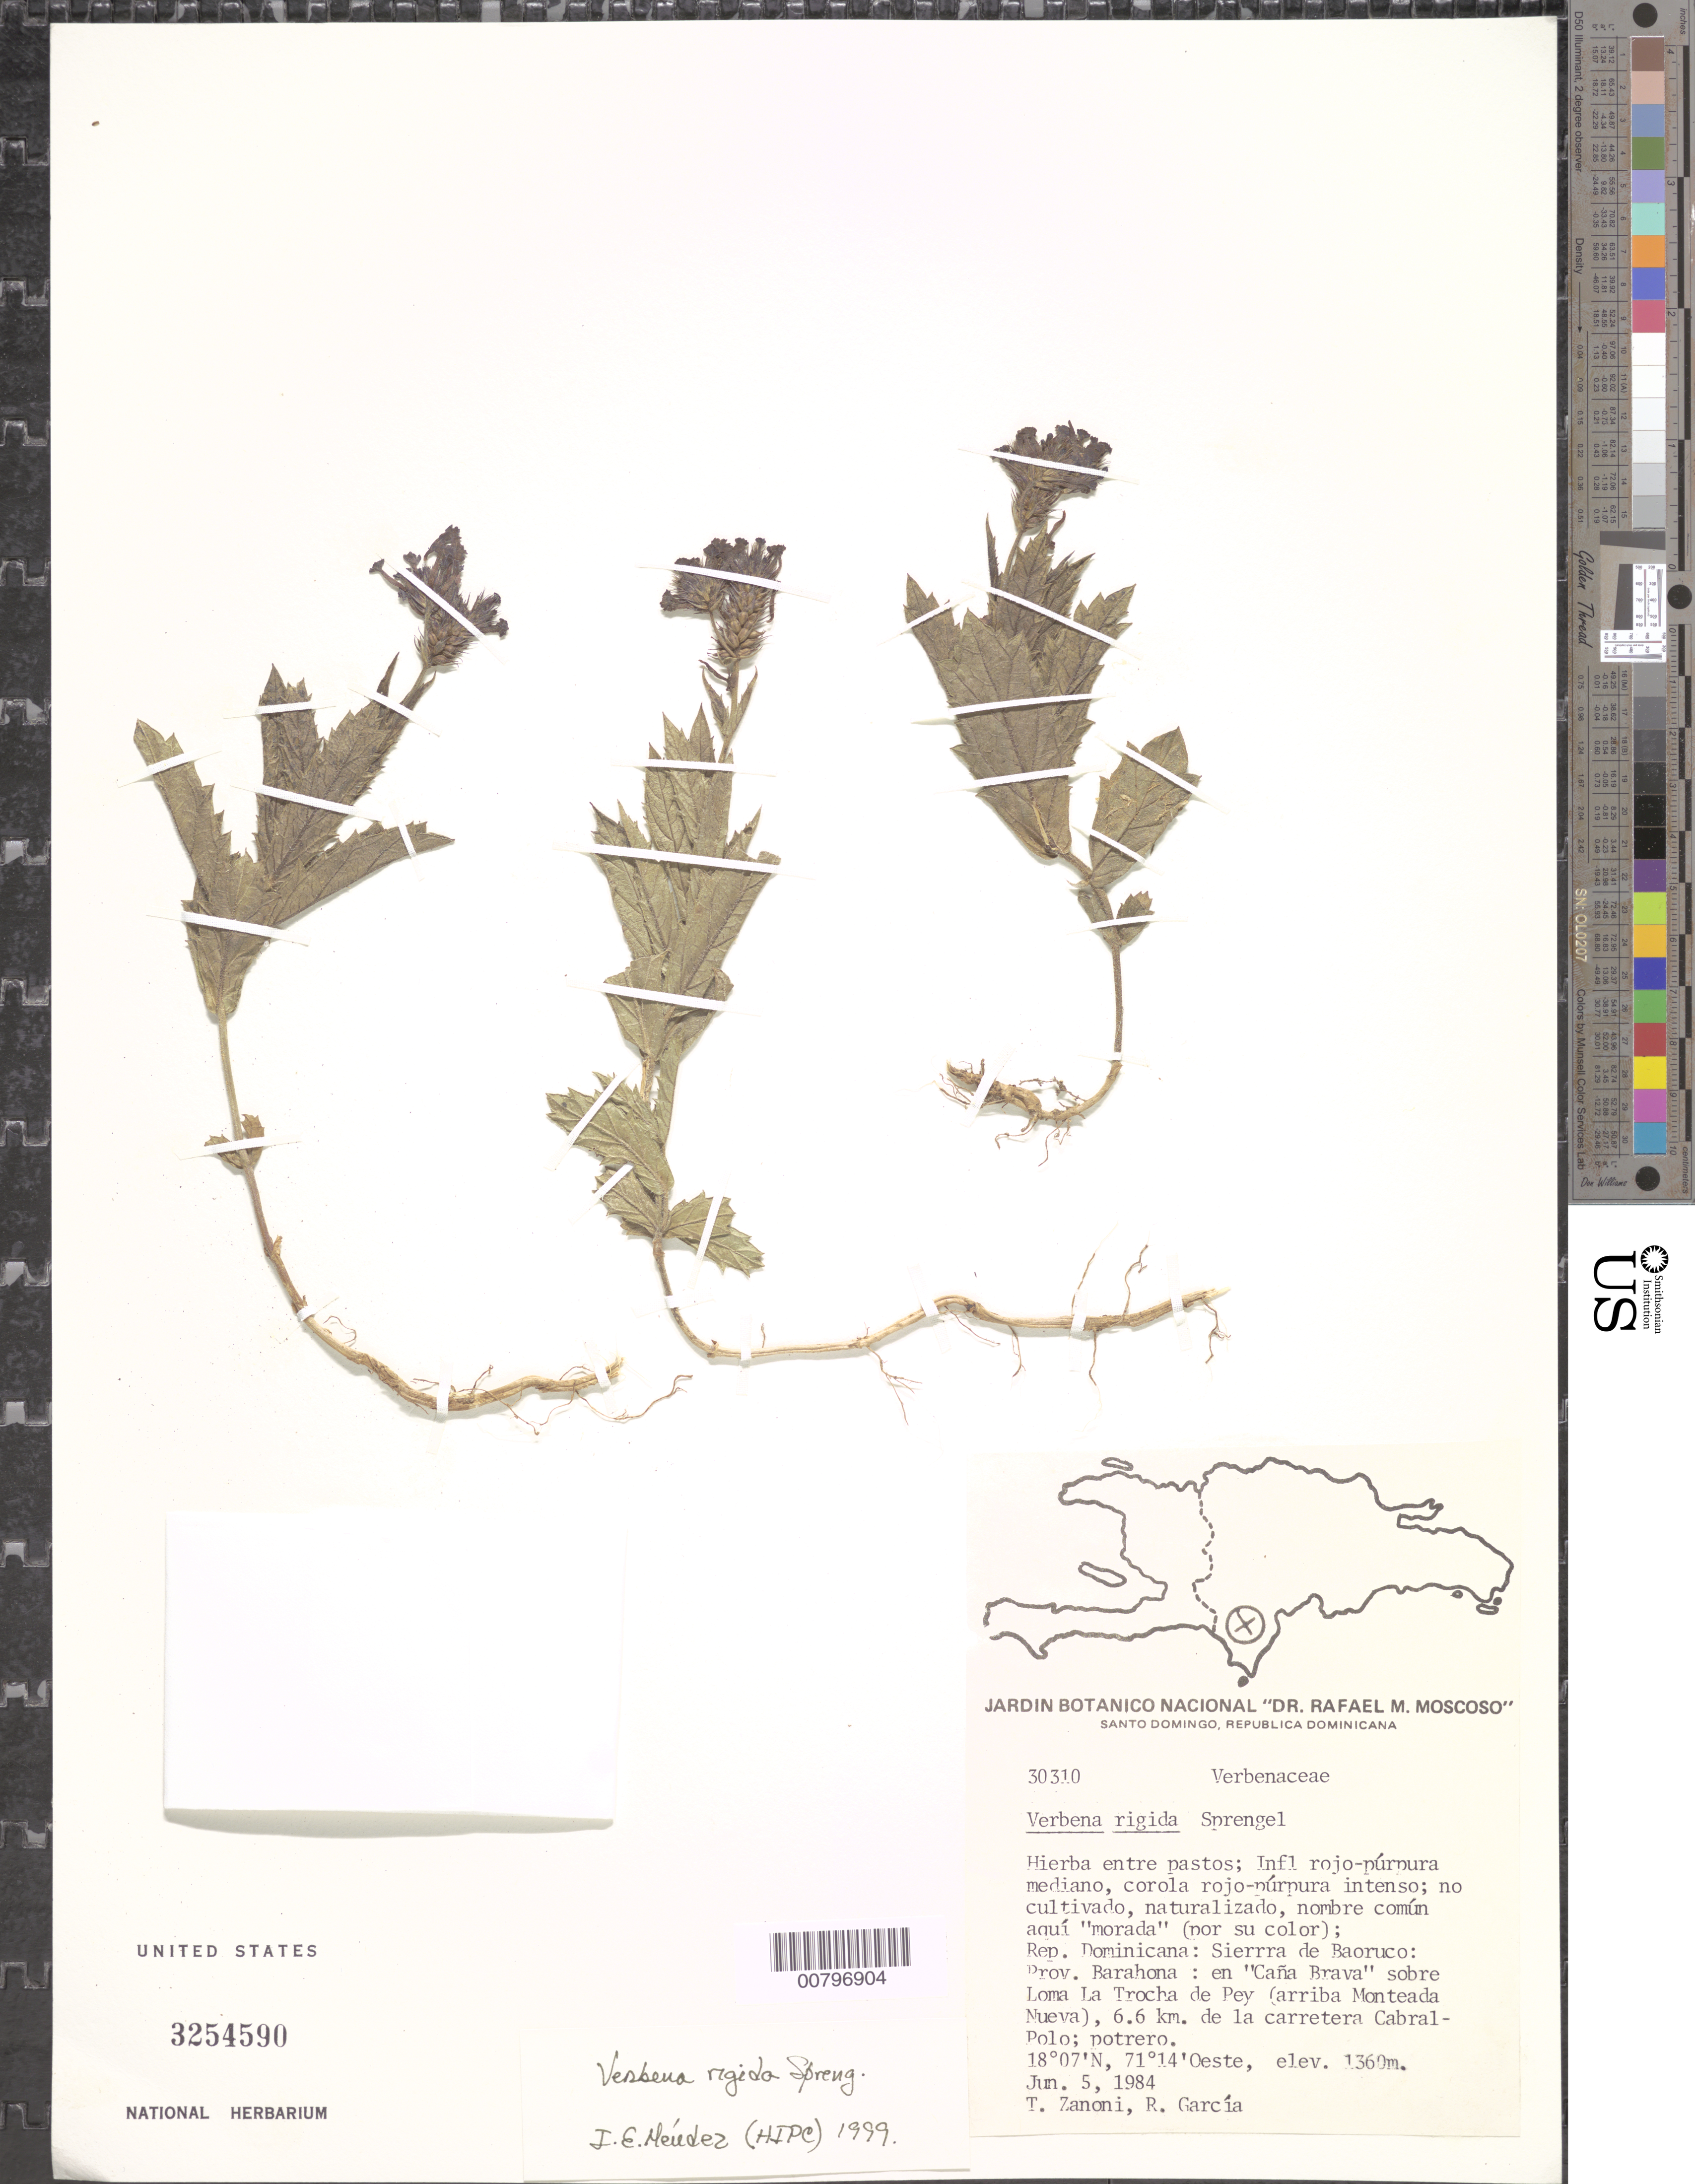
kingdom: Plantae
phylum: Tracheophyta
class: Magnoliopsida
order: Lamiales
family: Verbenaceae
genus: Verbena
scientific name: Verbena rigida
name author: Spreng.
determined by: Méndez, Isidro E., (HIPC)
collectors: T. A. Zanoni & R. G. García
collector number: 30310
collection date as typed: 05 Jun 1984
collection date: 1984-06-05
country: Dominican Republic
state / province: Barahona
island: Hispaniola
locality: Sierra de Baoruco, 6.6km of Cabral-Polo highway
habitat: In Caña Brava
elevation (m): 1360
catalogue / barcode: US 3254590